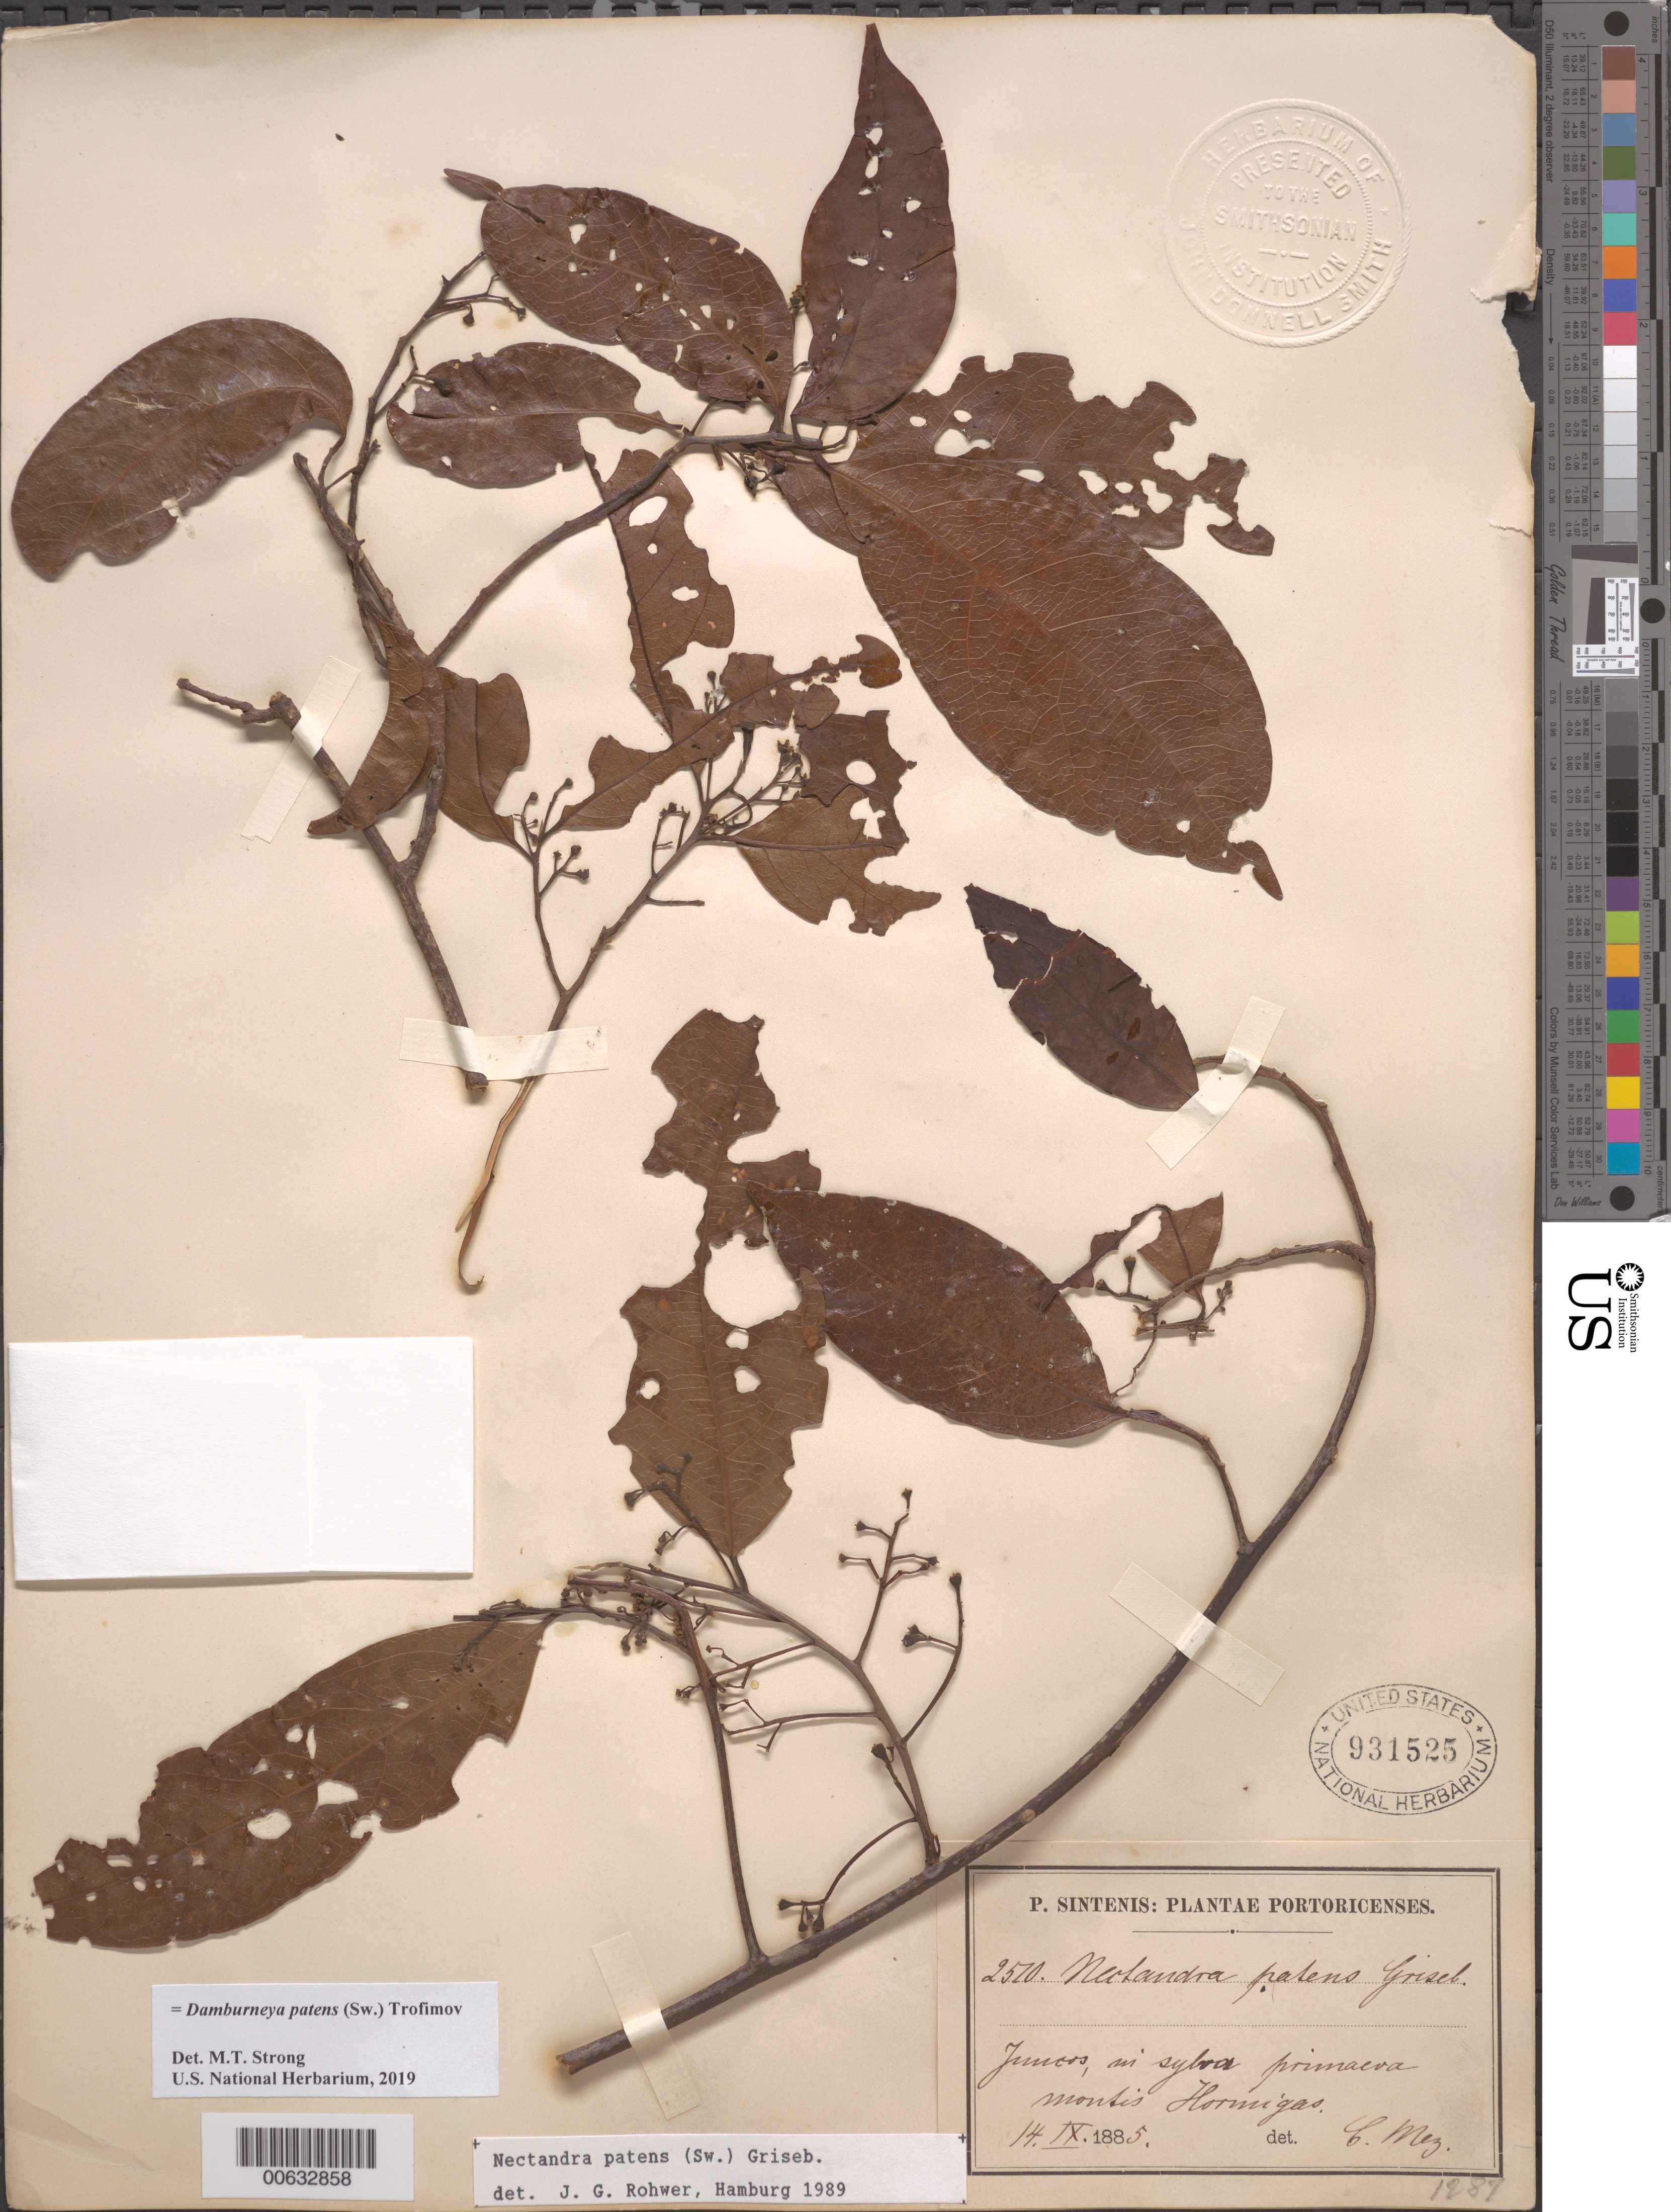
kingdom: Plantae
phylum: Tracheophyta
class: Magnoliopsida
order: Laurales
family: Lauraceae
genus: Damburneya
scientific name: Damburneya patens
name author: (Sw.) Trofimov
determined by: Strong, M. T., (US), Smithsonian Institution - National Museum of Natural History (UNITED STATES)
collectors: P. Sintenis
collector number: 2510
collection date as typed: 14 Sep 1885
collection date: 1885-09-14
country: Puerto Rico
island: Greater Antilles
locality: Juncos, in sylva primaeva montis Hormigas.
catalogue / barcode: US 931525